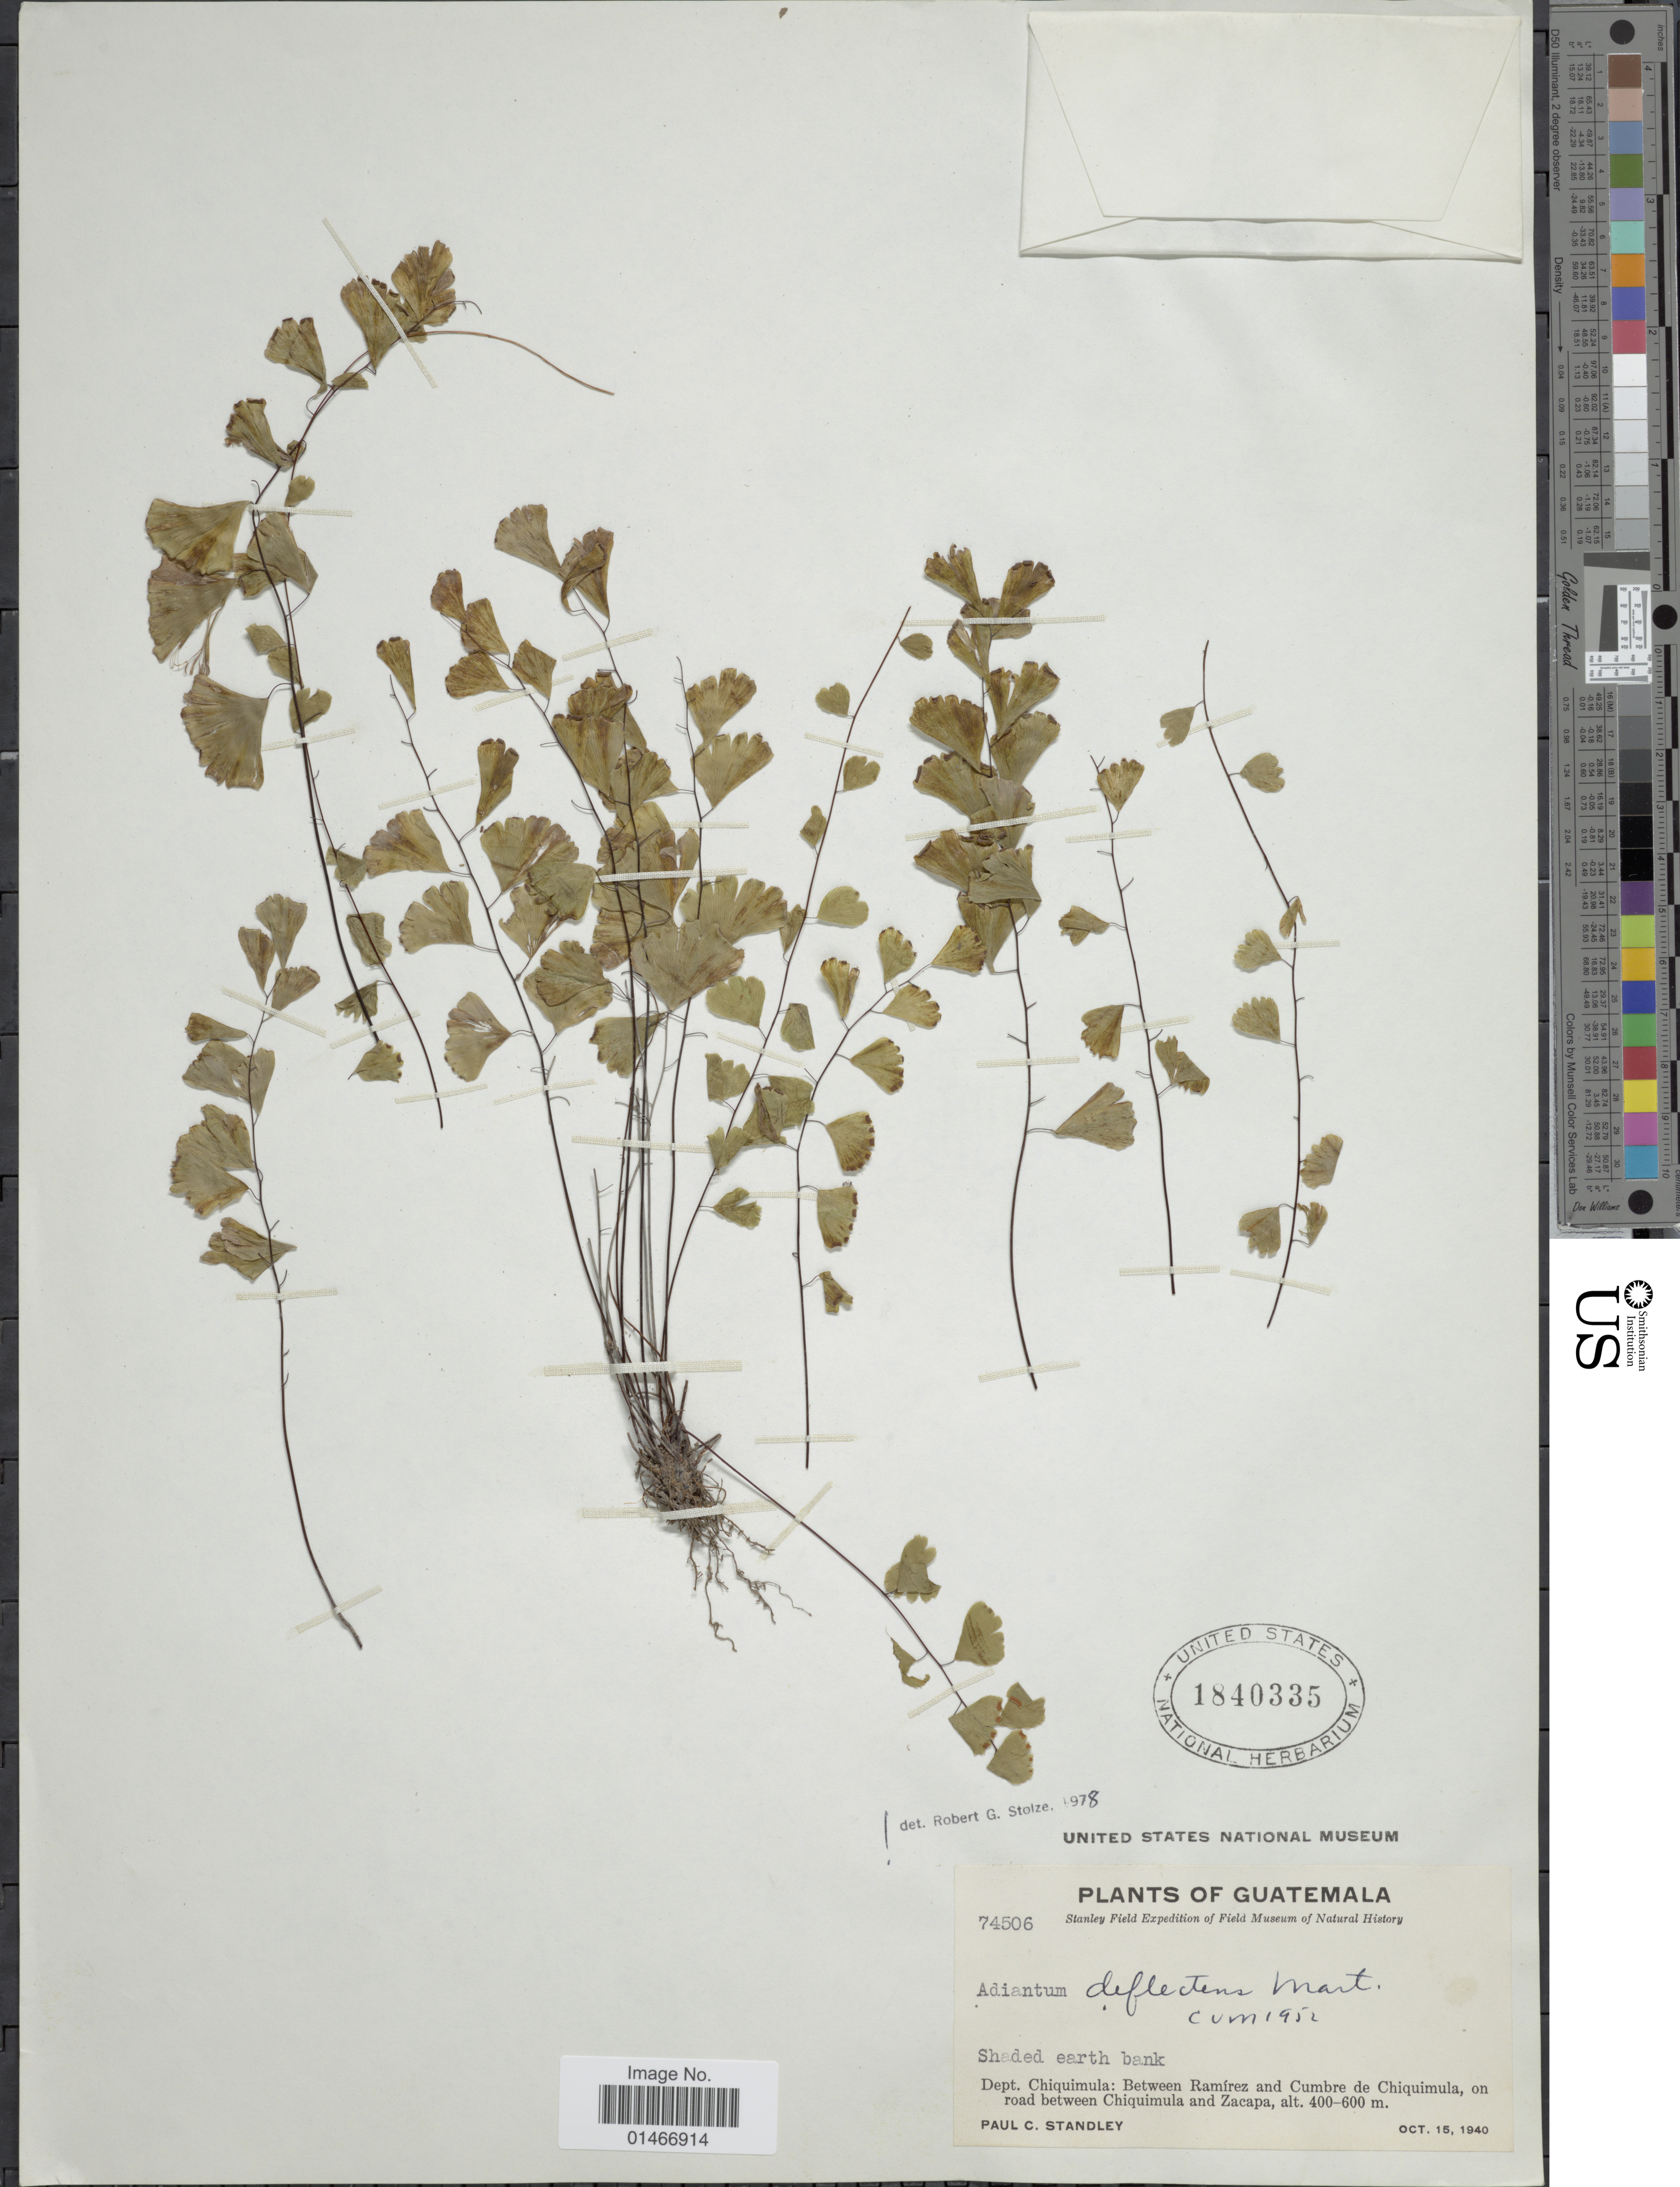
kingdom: Plantae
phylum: Tracheophyta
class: Polypodiopsida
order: Polypodiales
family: Pteridaceae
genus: Adiantum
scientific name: Adiantum deflectens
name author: Mart.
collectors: P. C. Standley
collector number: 74506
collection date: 1940-10-15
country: Guatemala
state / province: Chiquimula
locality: Dept. Chiquimula: Between Ramirez and Cumbre de Chiquimula, on road between Chiquimula and Zacapa.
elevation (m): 400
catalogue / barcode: US 1840335